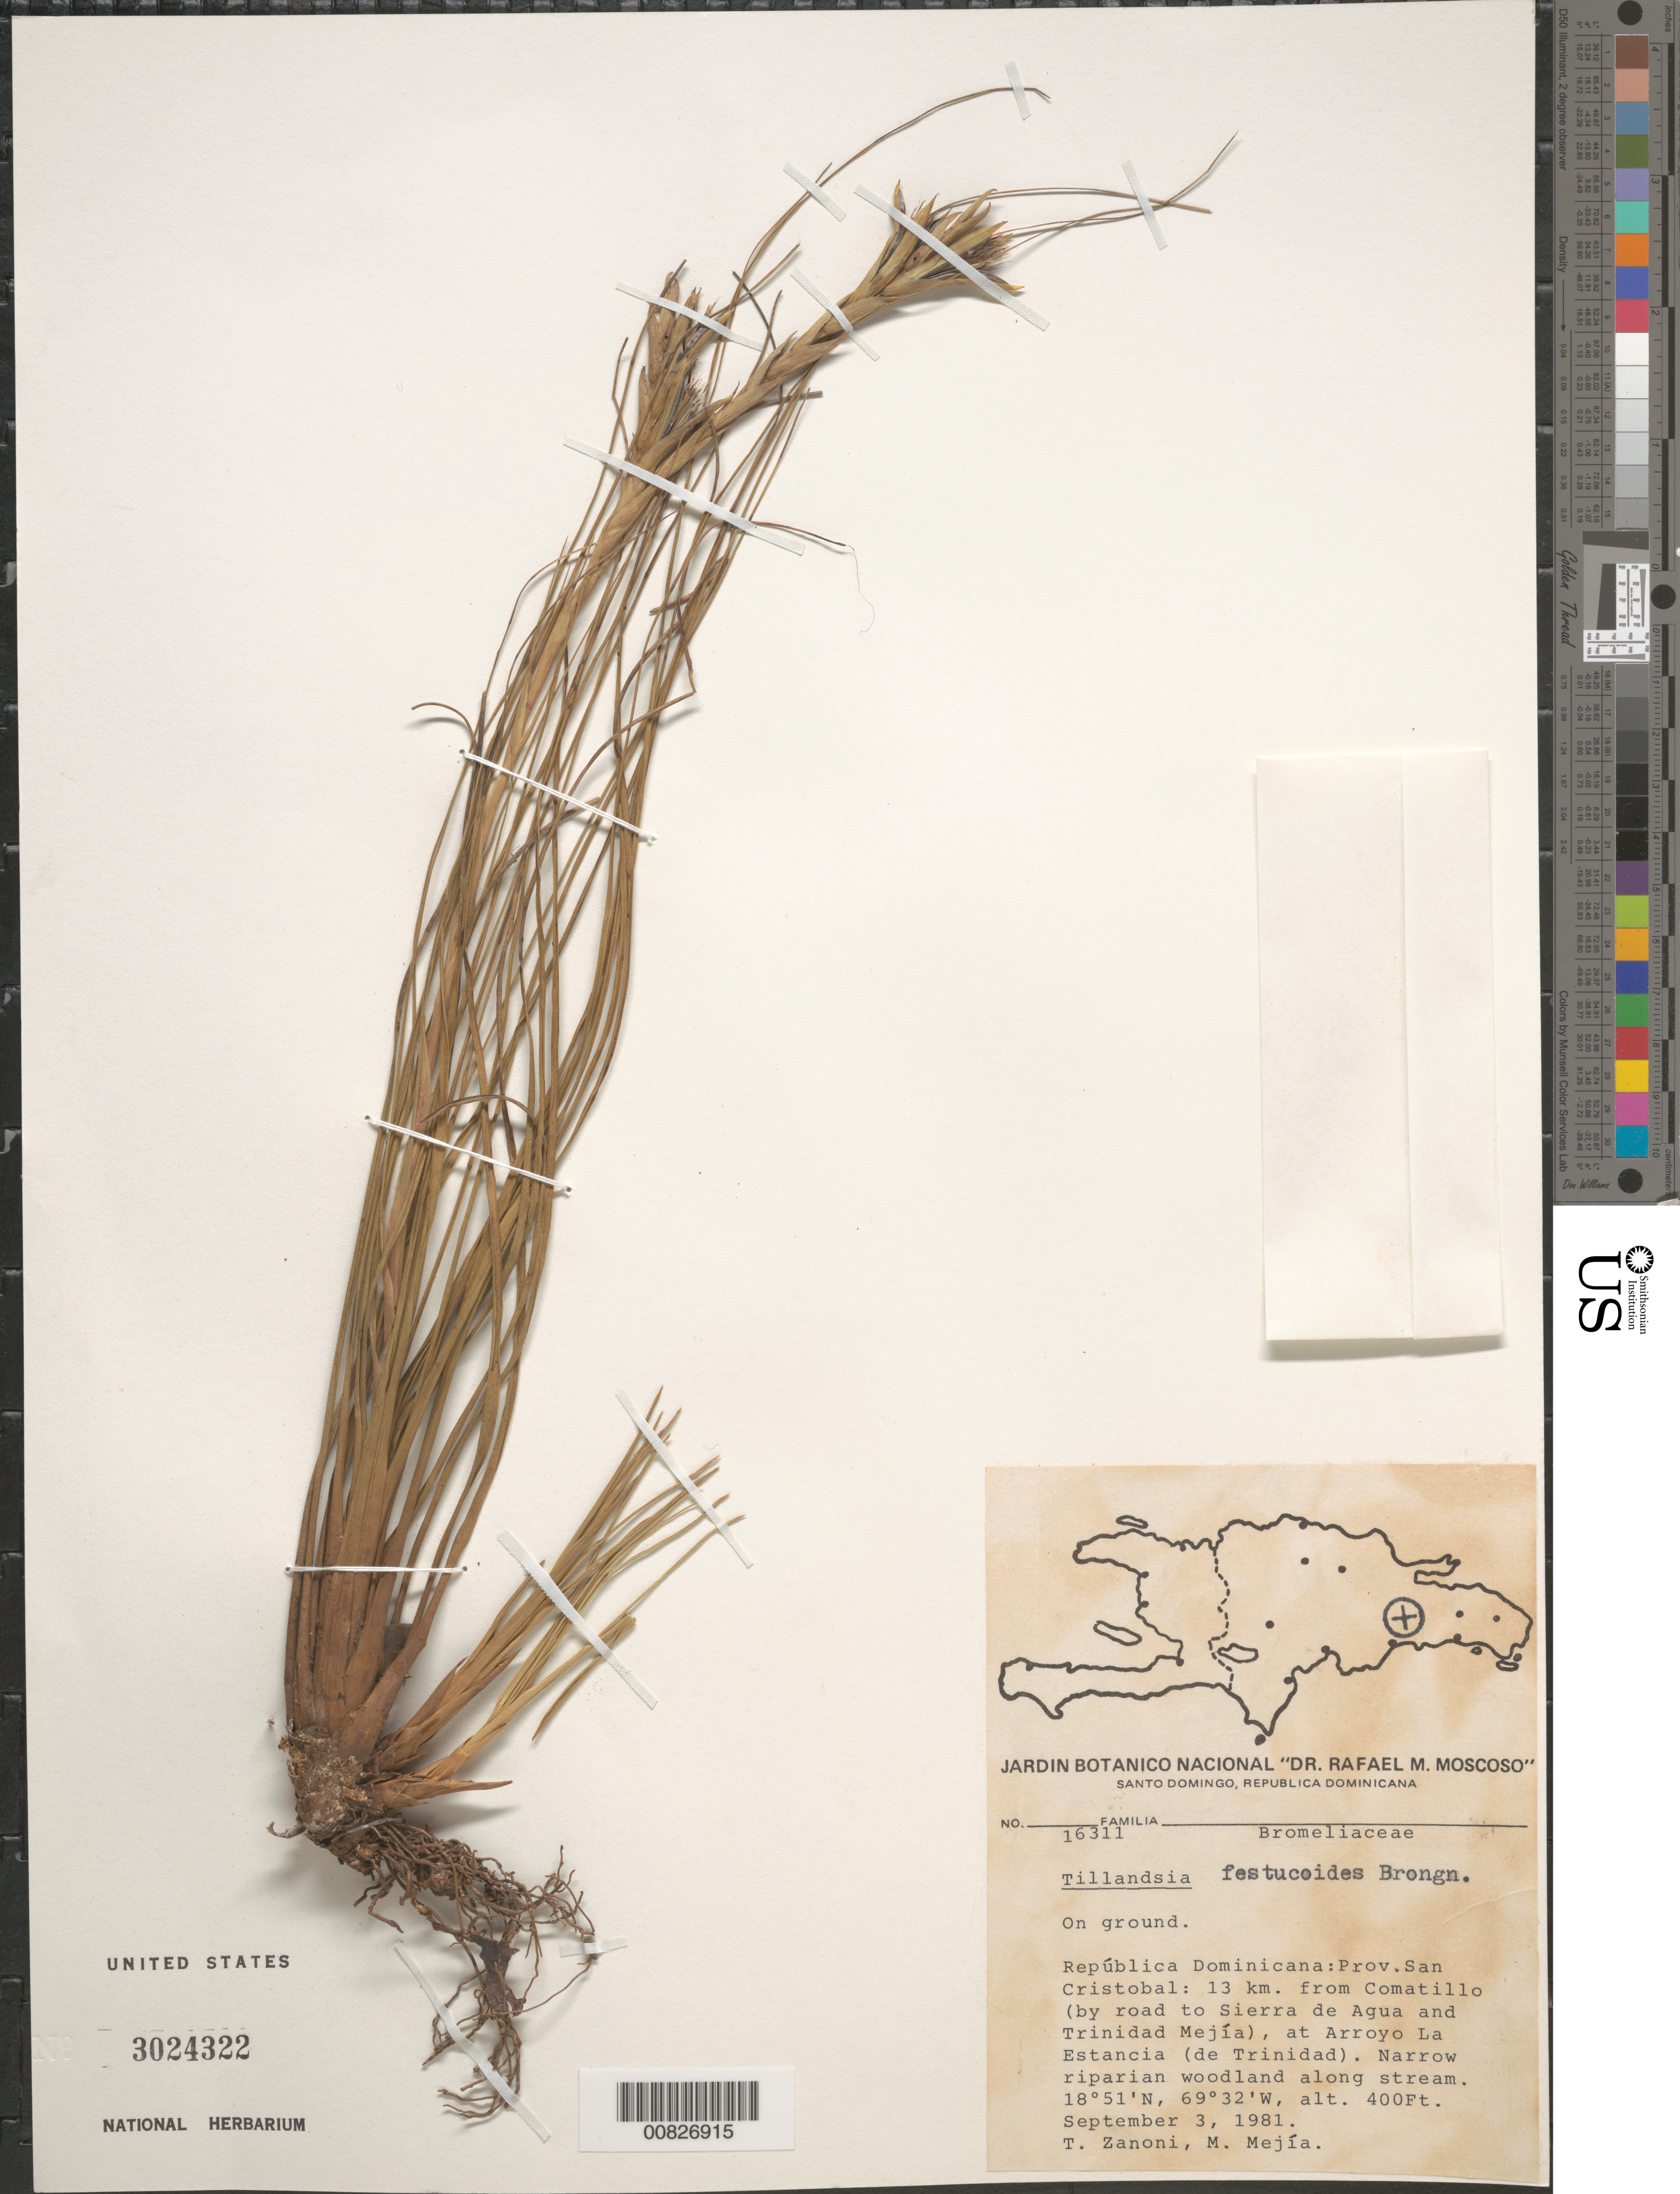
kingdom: Plantae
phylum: Tracheophyta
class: Liliopsida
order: Poales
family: Bromeliaceae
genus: Tillandsia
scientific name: Tillandsia festucoides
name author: Brongn. ex Mez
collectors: T. A. Zanoni & M. Mejia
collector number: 16311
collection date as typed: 03 Sep 1981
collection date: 1981-09-03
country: Dominican Republic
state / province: San Cristóbal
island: Hispaniola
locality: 13 km. from Comatillo (by road to Sierra de Agua and Trinidad Mejía), at Arroyo La Estancia (de Trinidad).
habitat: On ground. Narrow riparian woodland along stream.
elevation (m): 122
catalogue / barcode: US 3024322